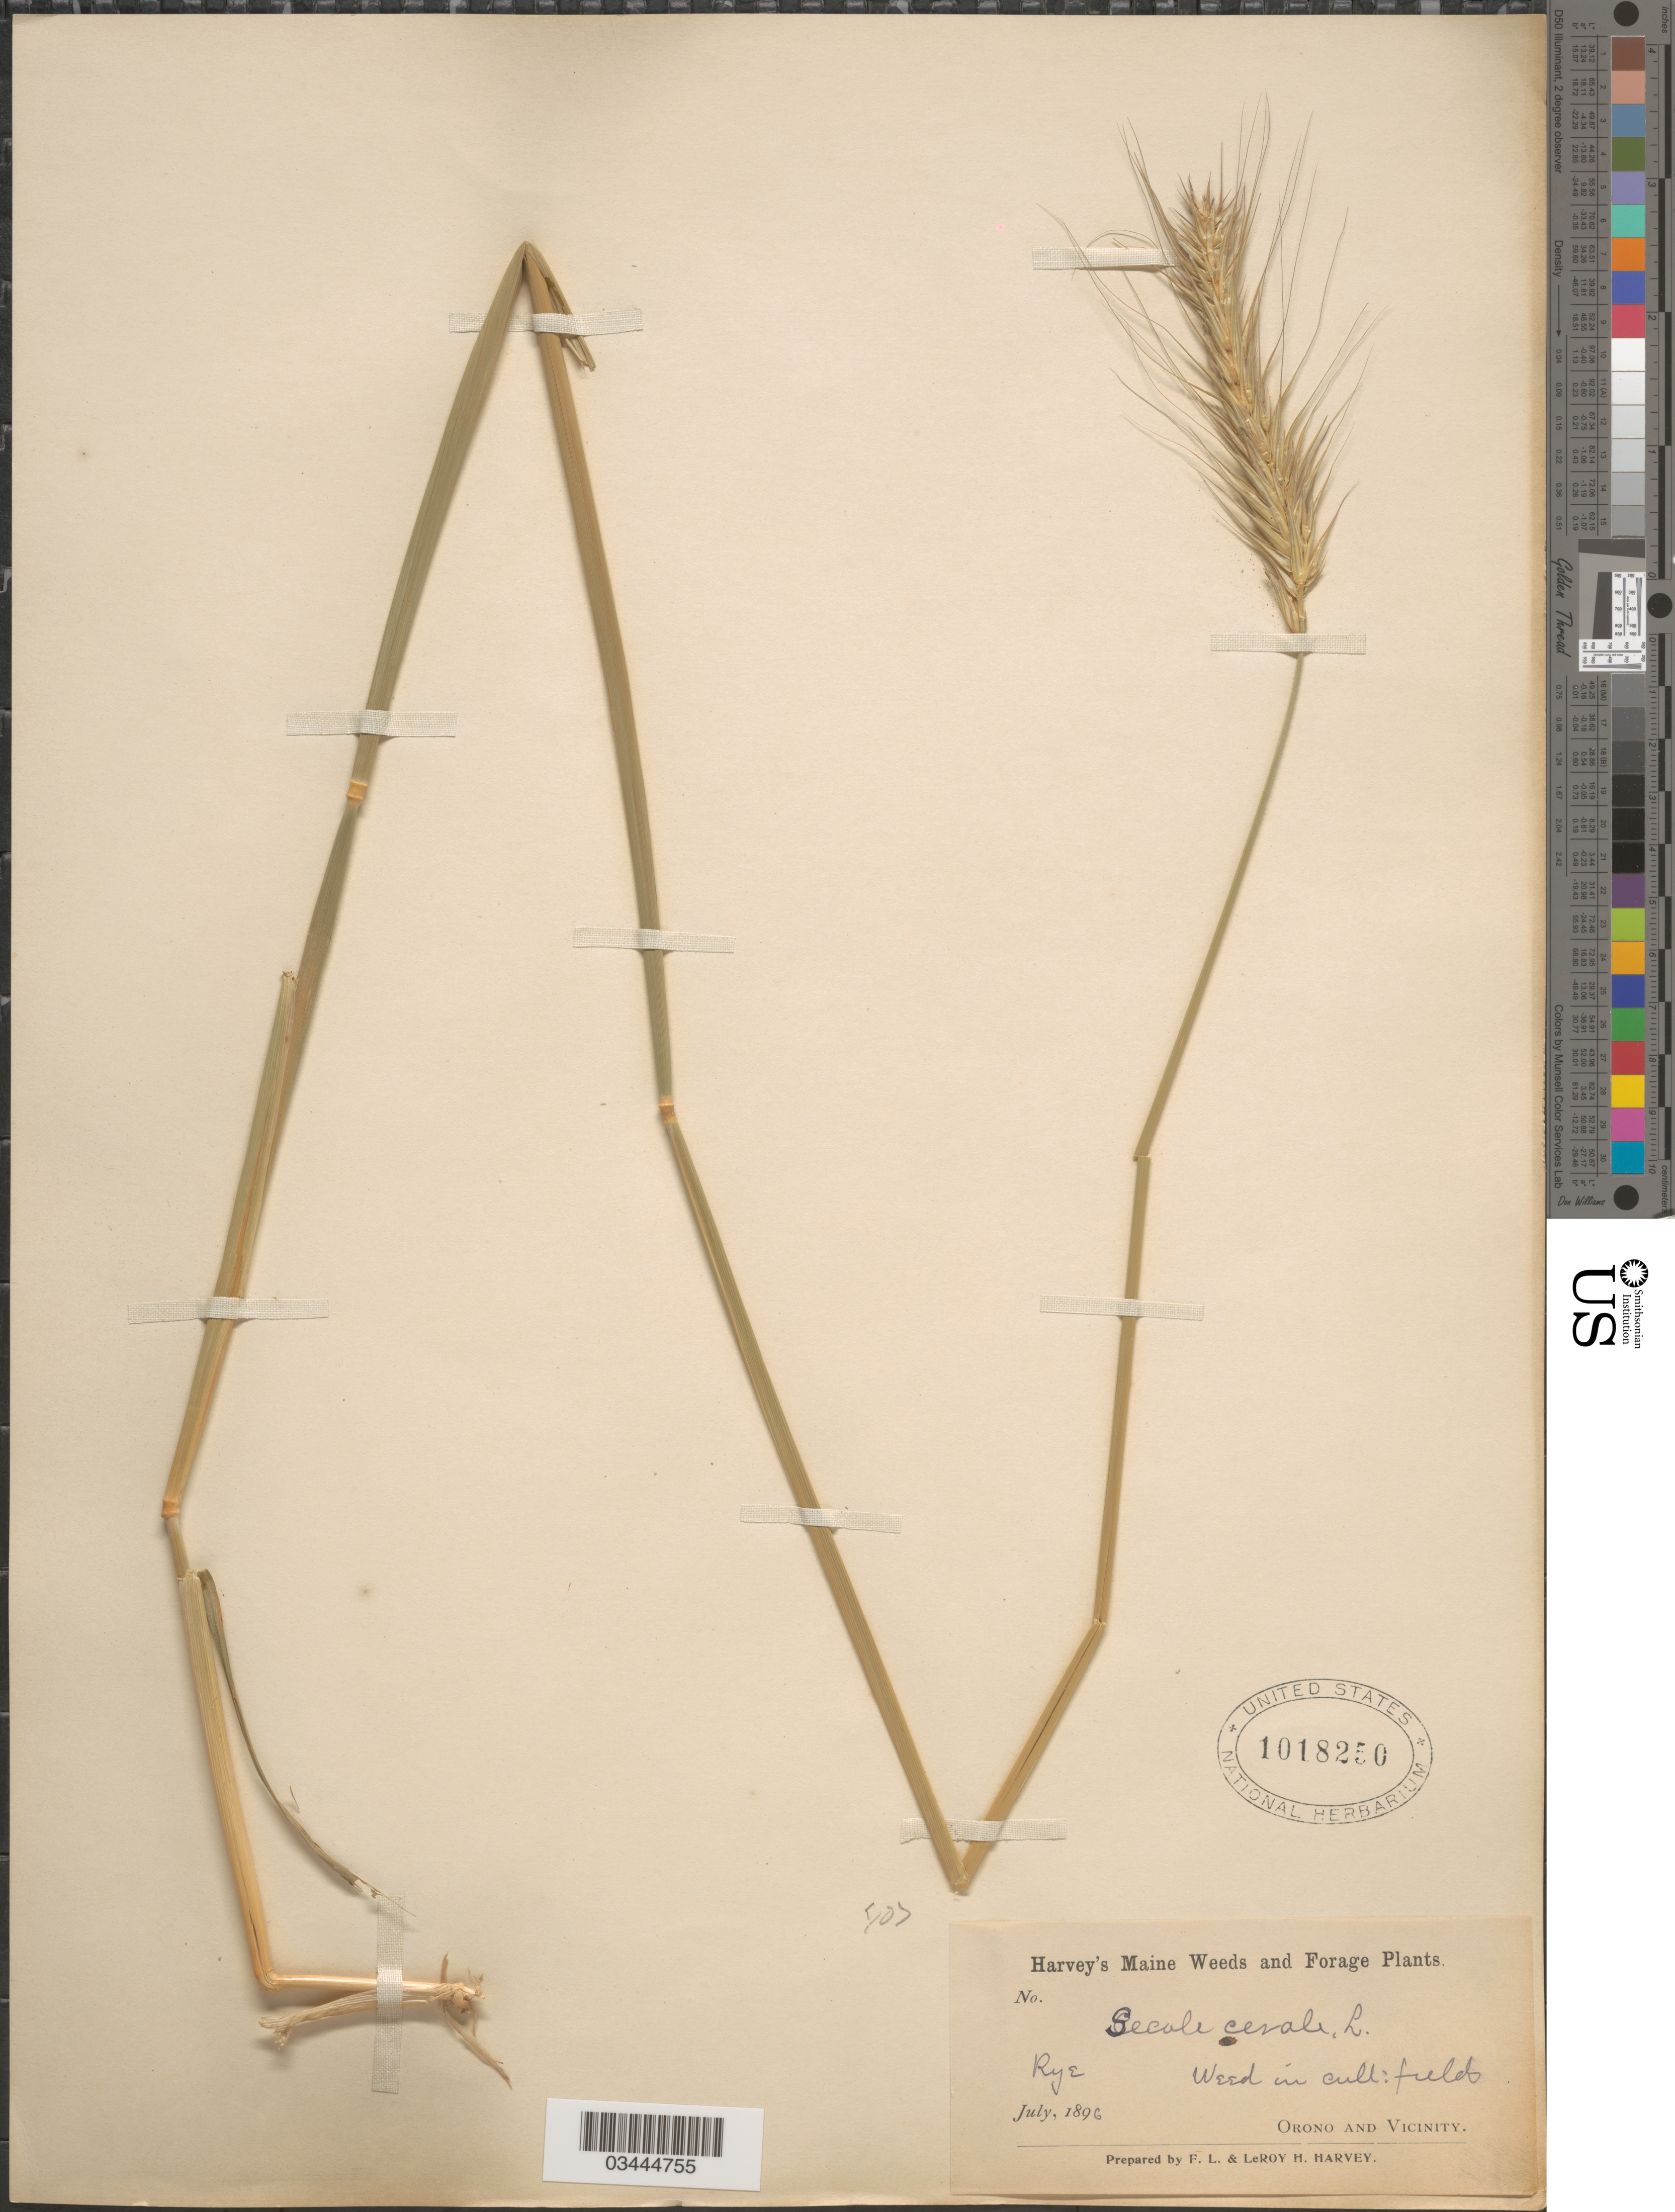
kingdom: Plantae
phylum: Tracheophyta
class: Liliopsida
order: Poales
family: Poaceae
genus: Secale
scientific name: Secale cereale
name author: L.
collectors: F. L. Harvey & L. H. Harvey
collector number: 407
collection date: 1896-07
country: United States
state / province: Maine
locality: Orono and Vicinity.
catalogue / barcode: US 1018250